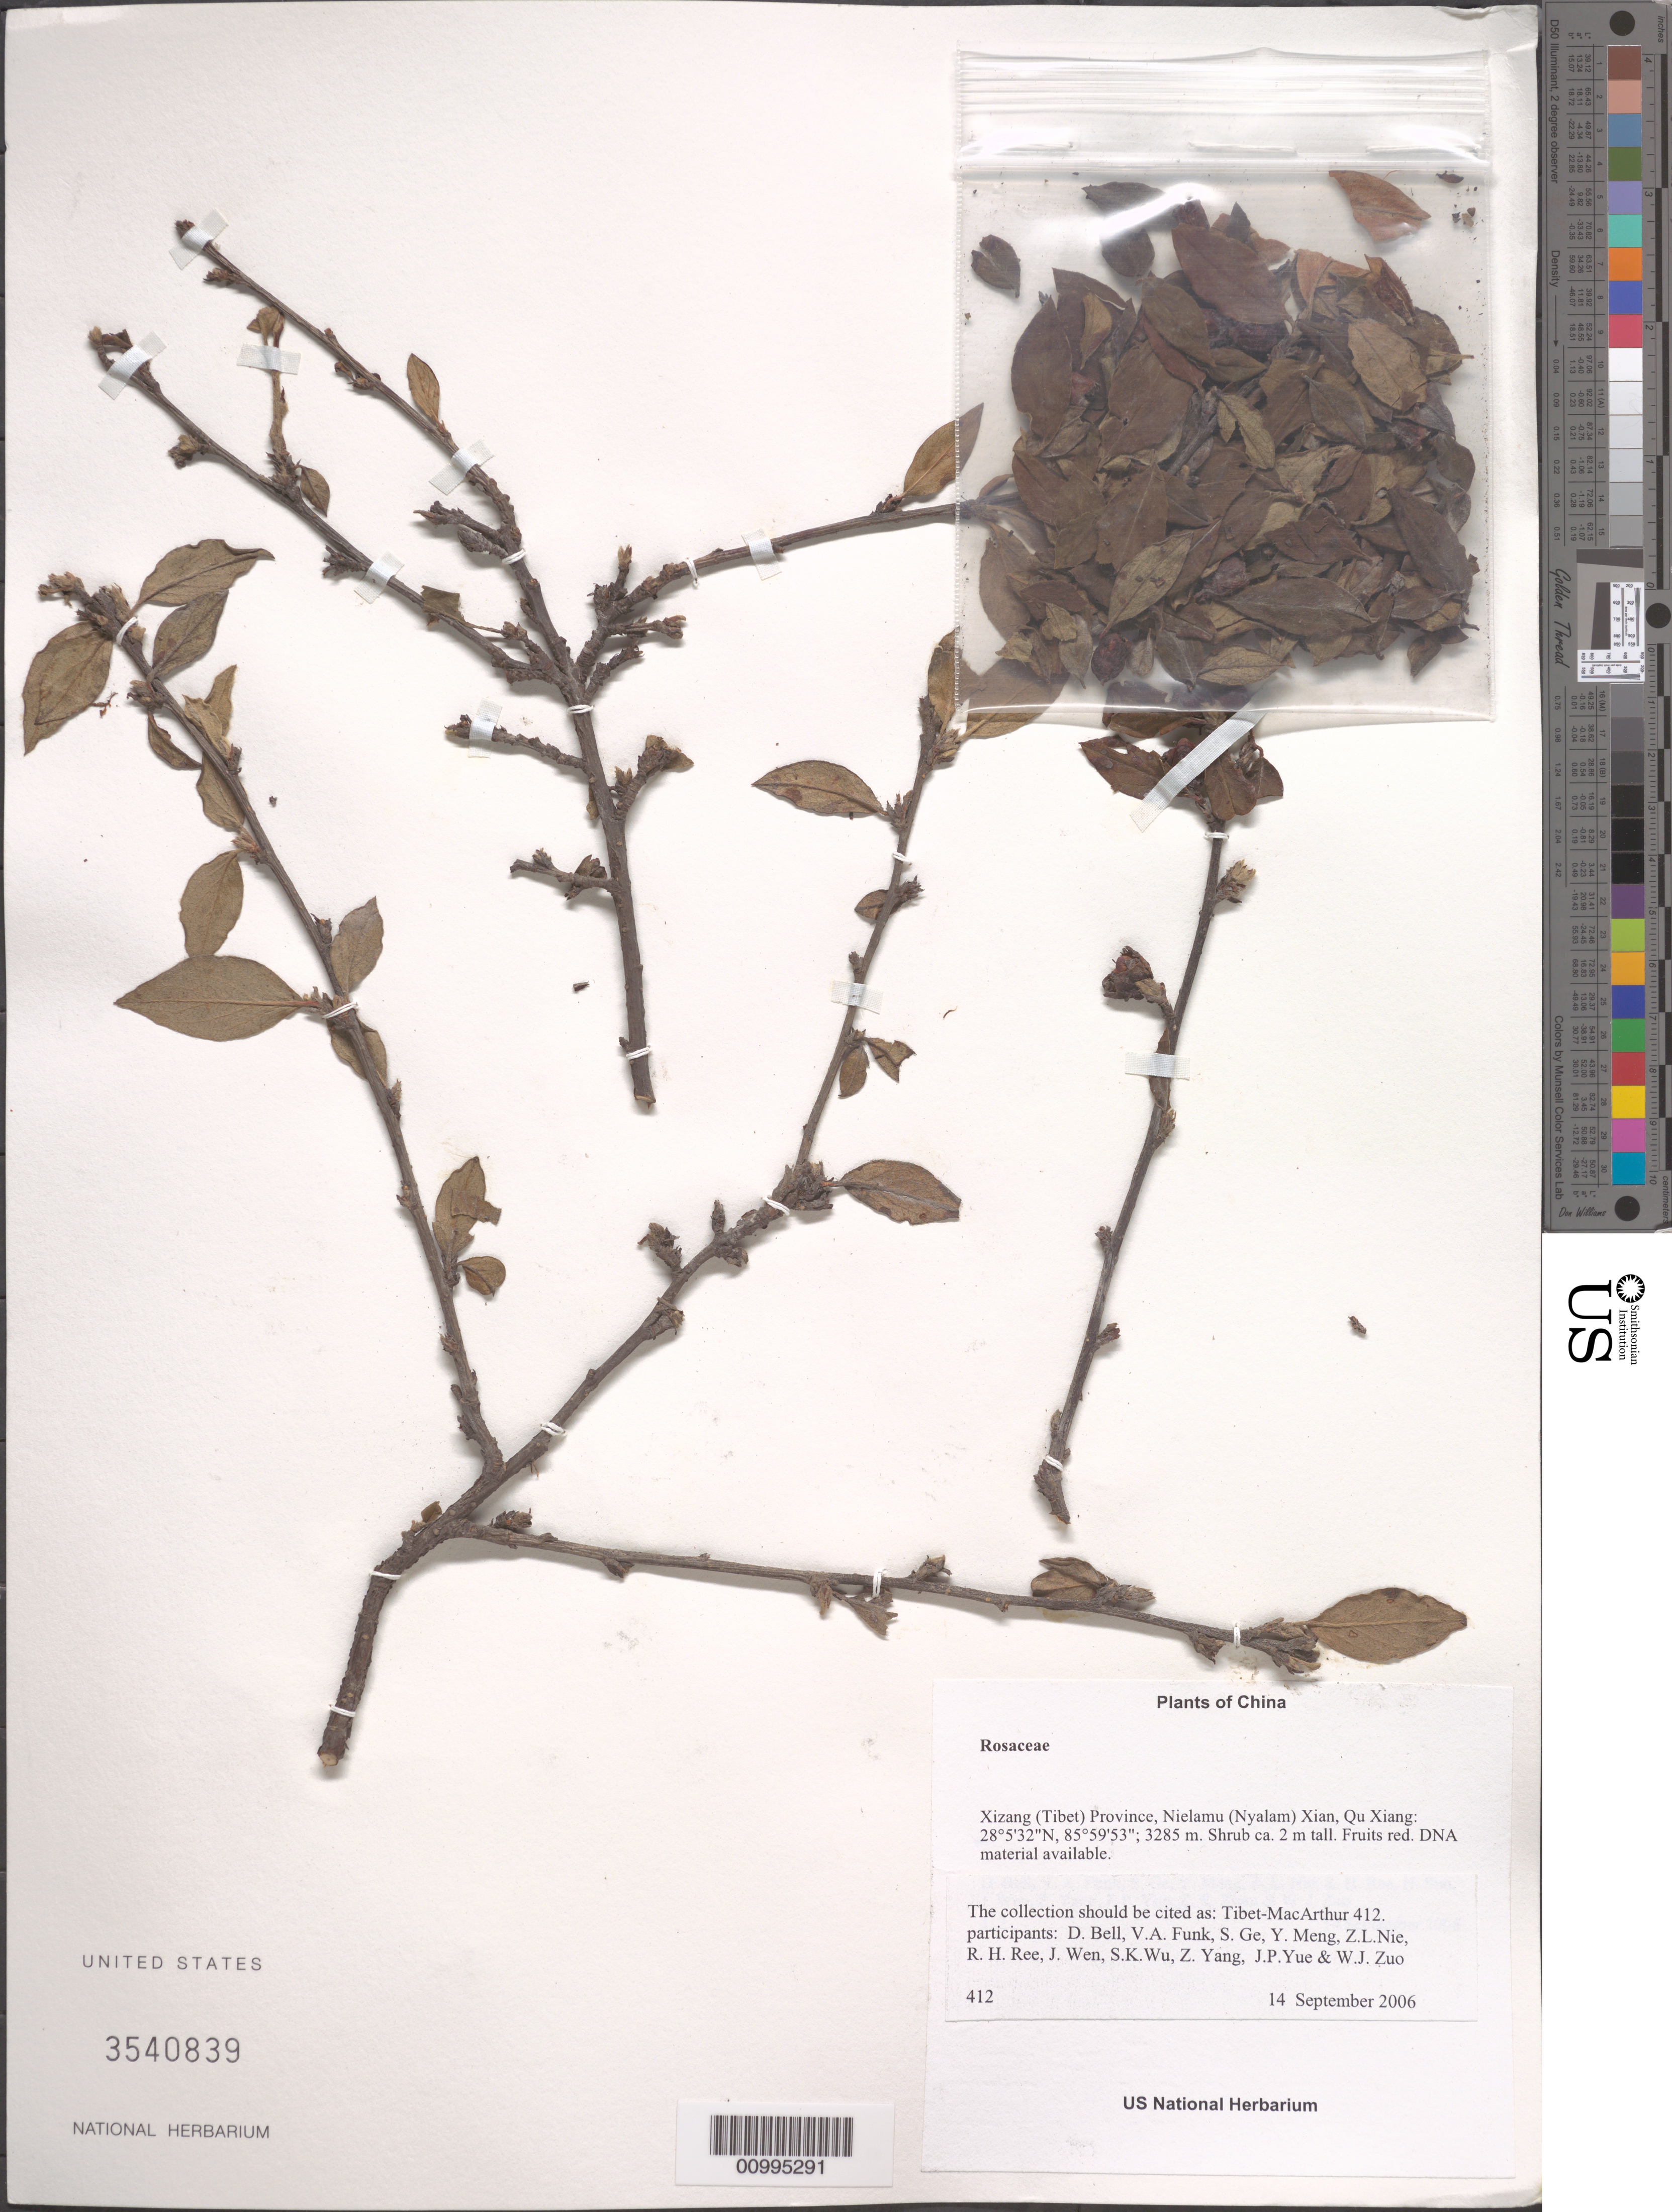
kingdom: Plantae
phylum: Tracheophyta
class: Magnoliopsida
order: Rosales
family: Rosaceae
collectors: Tibet-MacArthur, D. A. Bell, V. Funk, S. Ge, Y. Meng, Z. Nie, R. Ree, H. Sun, J. Wen, Z. Yang, J. Yue, Z. Zhou & W. Zuo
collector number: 412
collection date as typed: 14 Sep 2006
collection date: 2006-09-14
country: China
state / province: Xizang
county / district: Nielamu (Nyalam) Xian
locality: Qu Xiang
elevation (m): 3285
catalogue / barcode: US 3540839